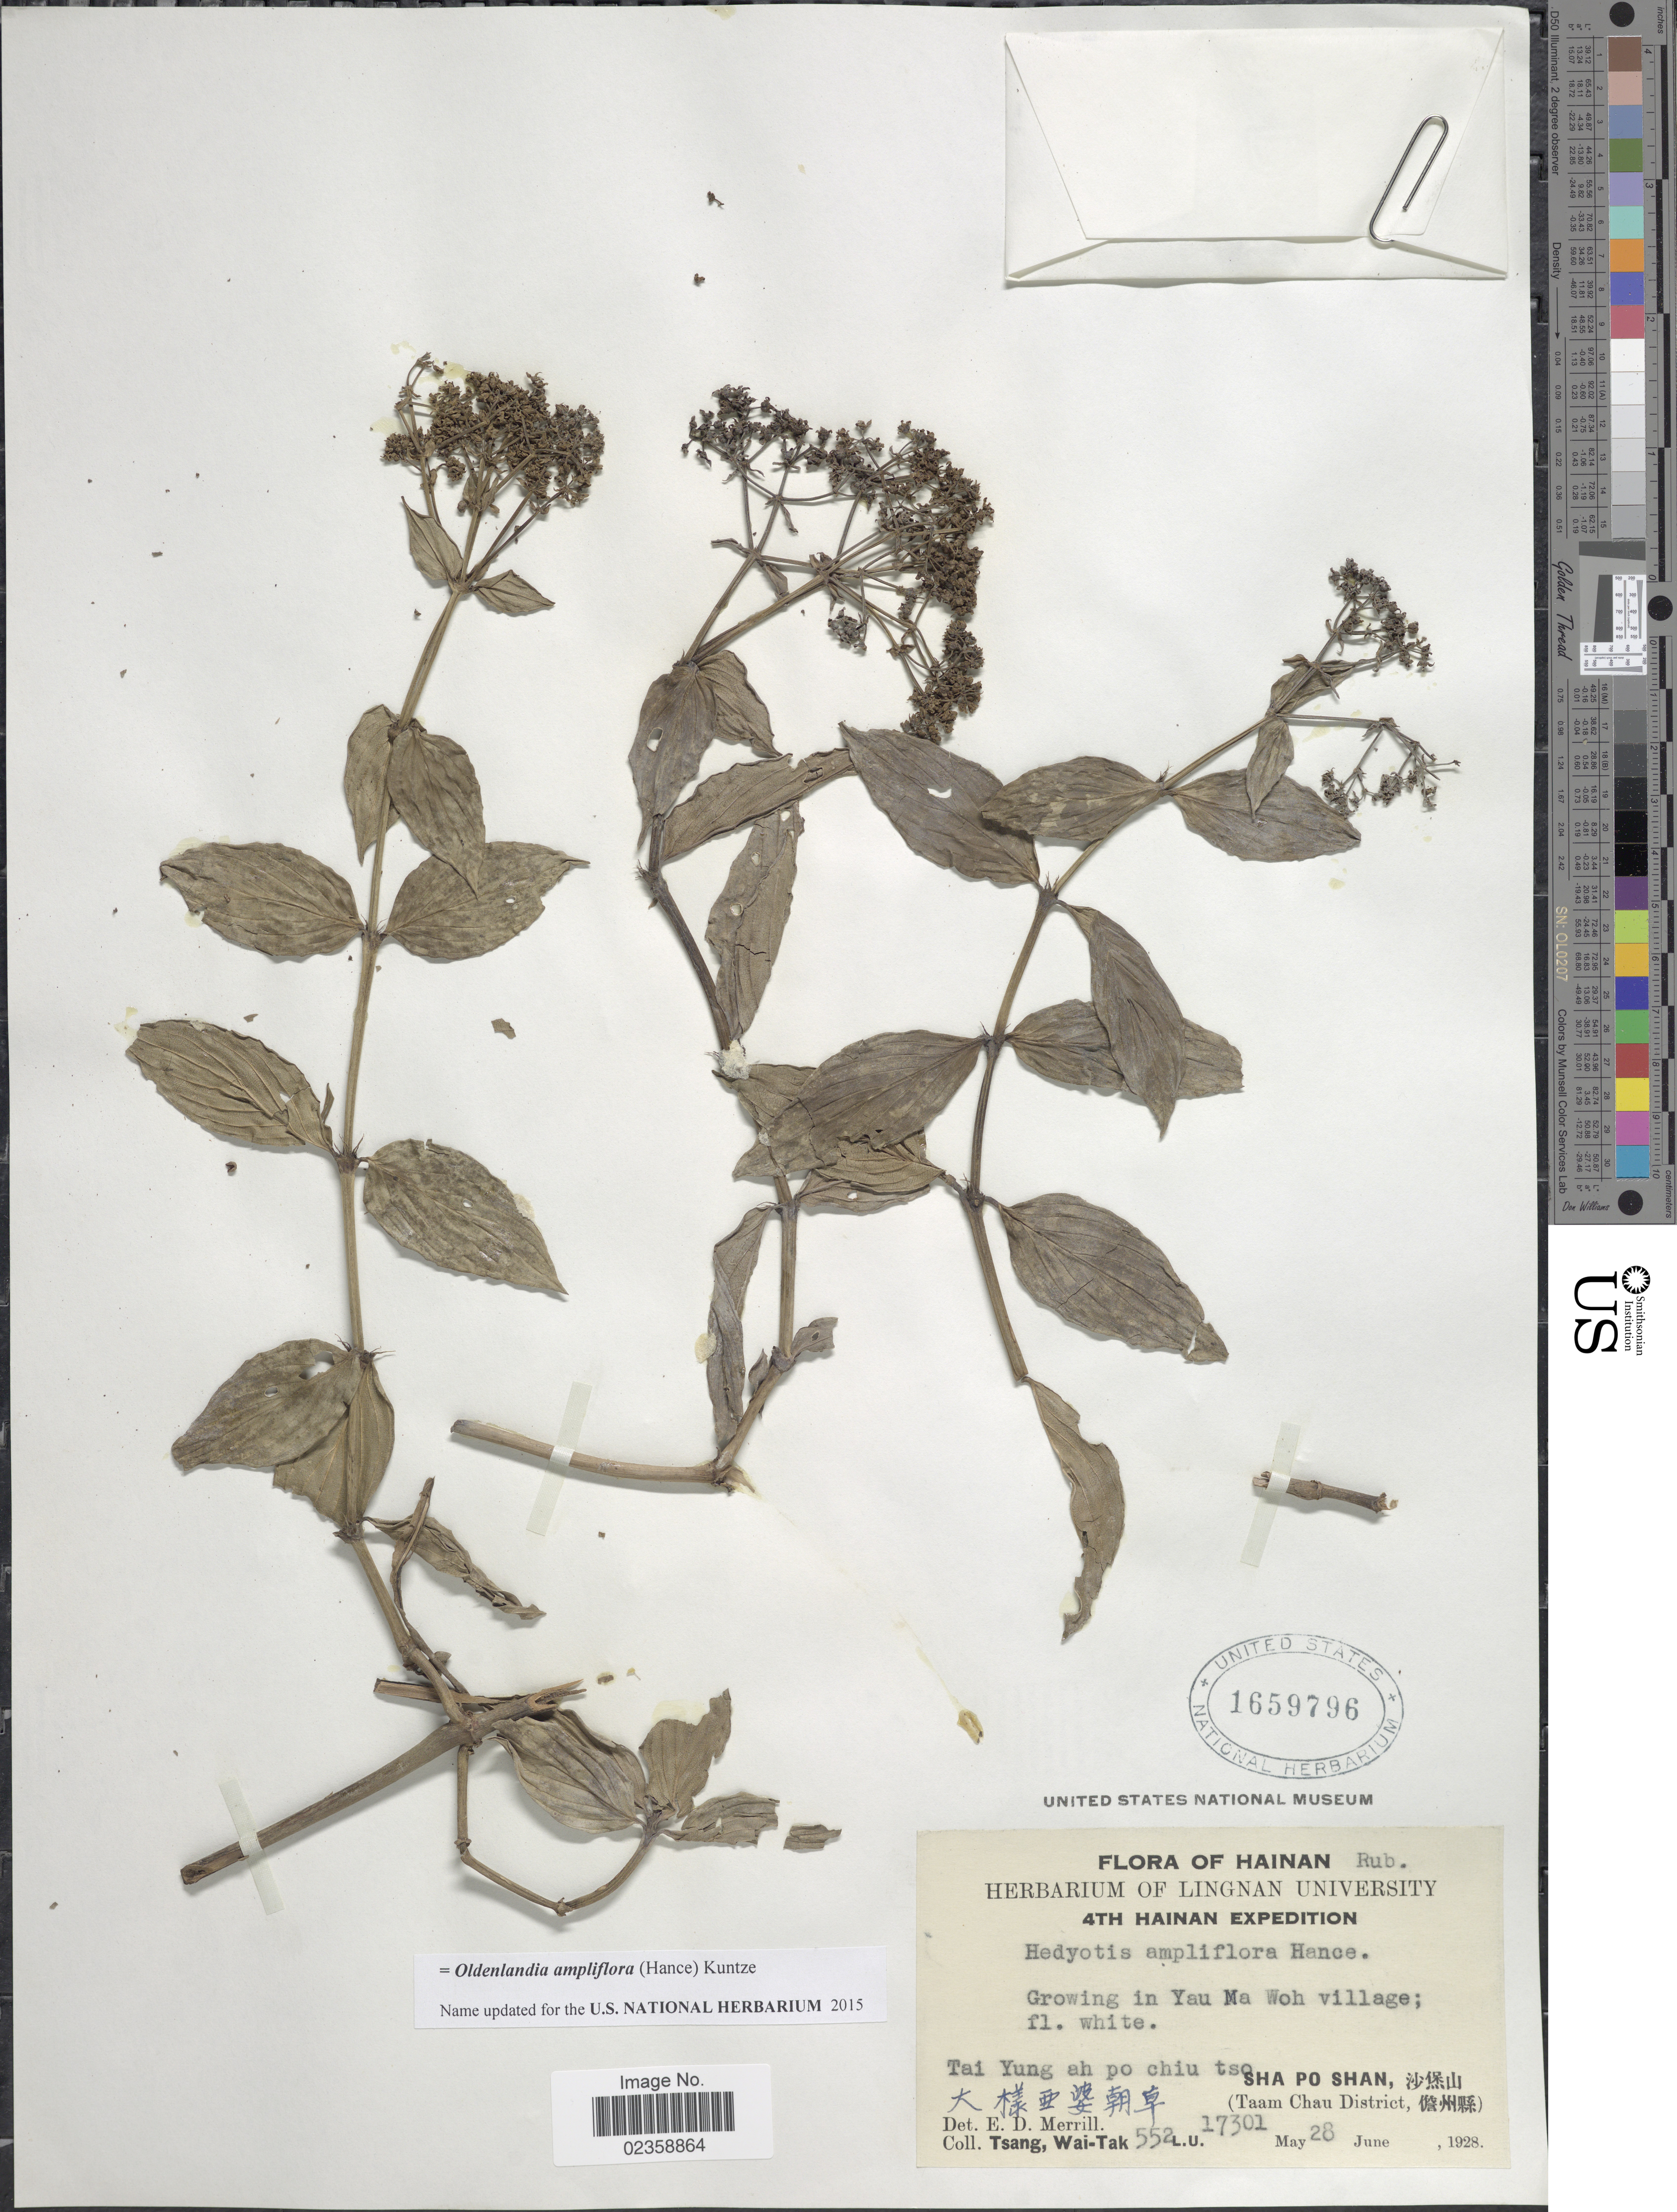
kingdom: Plantae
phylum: Tracheophyta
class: Magnoliopsida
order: Gentianales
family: Rubiaceae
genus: Oldenlandia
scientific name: Oldenlandia ampliflora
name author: (Hance) Kuntze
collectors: W. T. Tsang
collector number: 552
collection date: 1928-05-28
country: China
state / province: Hainan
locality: Tai Yung ah po chiu tso. Sha Po Shan. (Taam Chau District)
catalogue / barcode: US 1659796